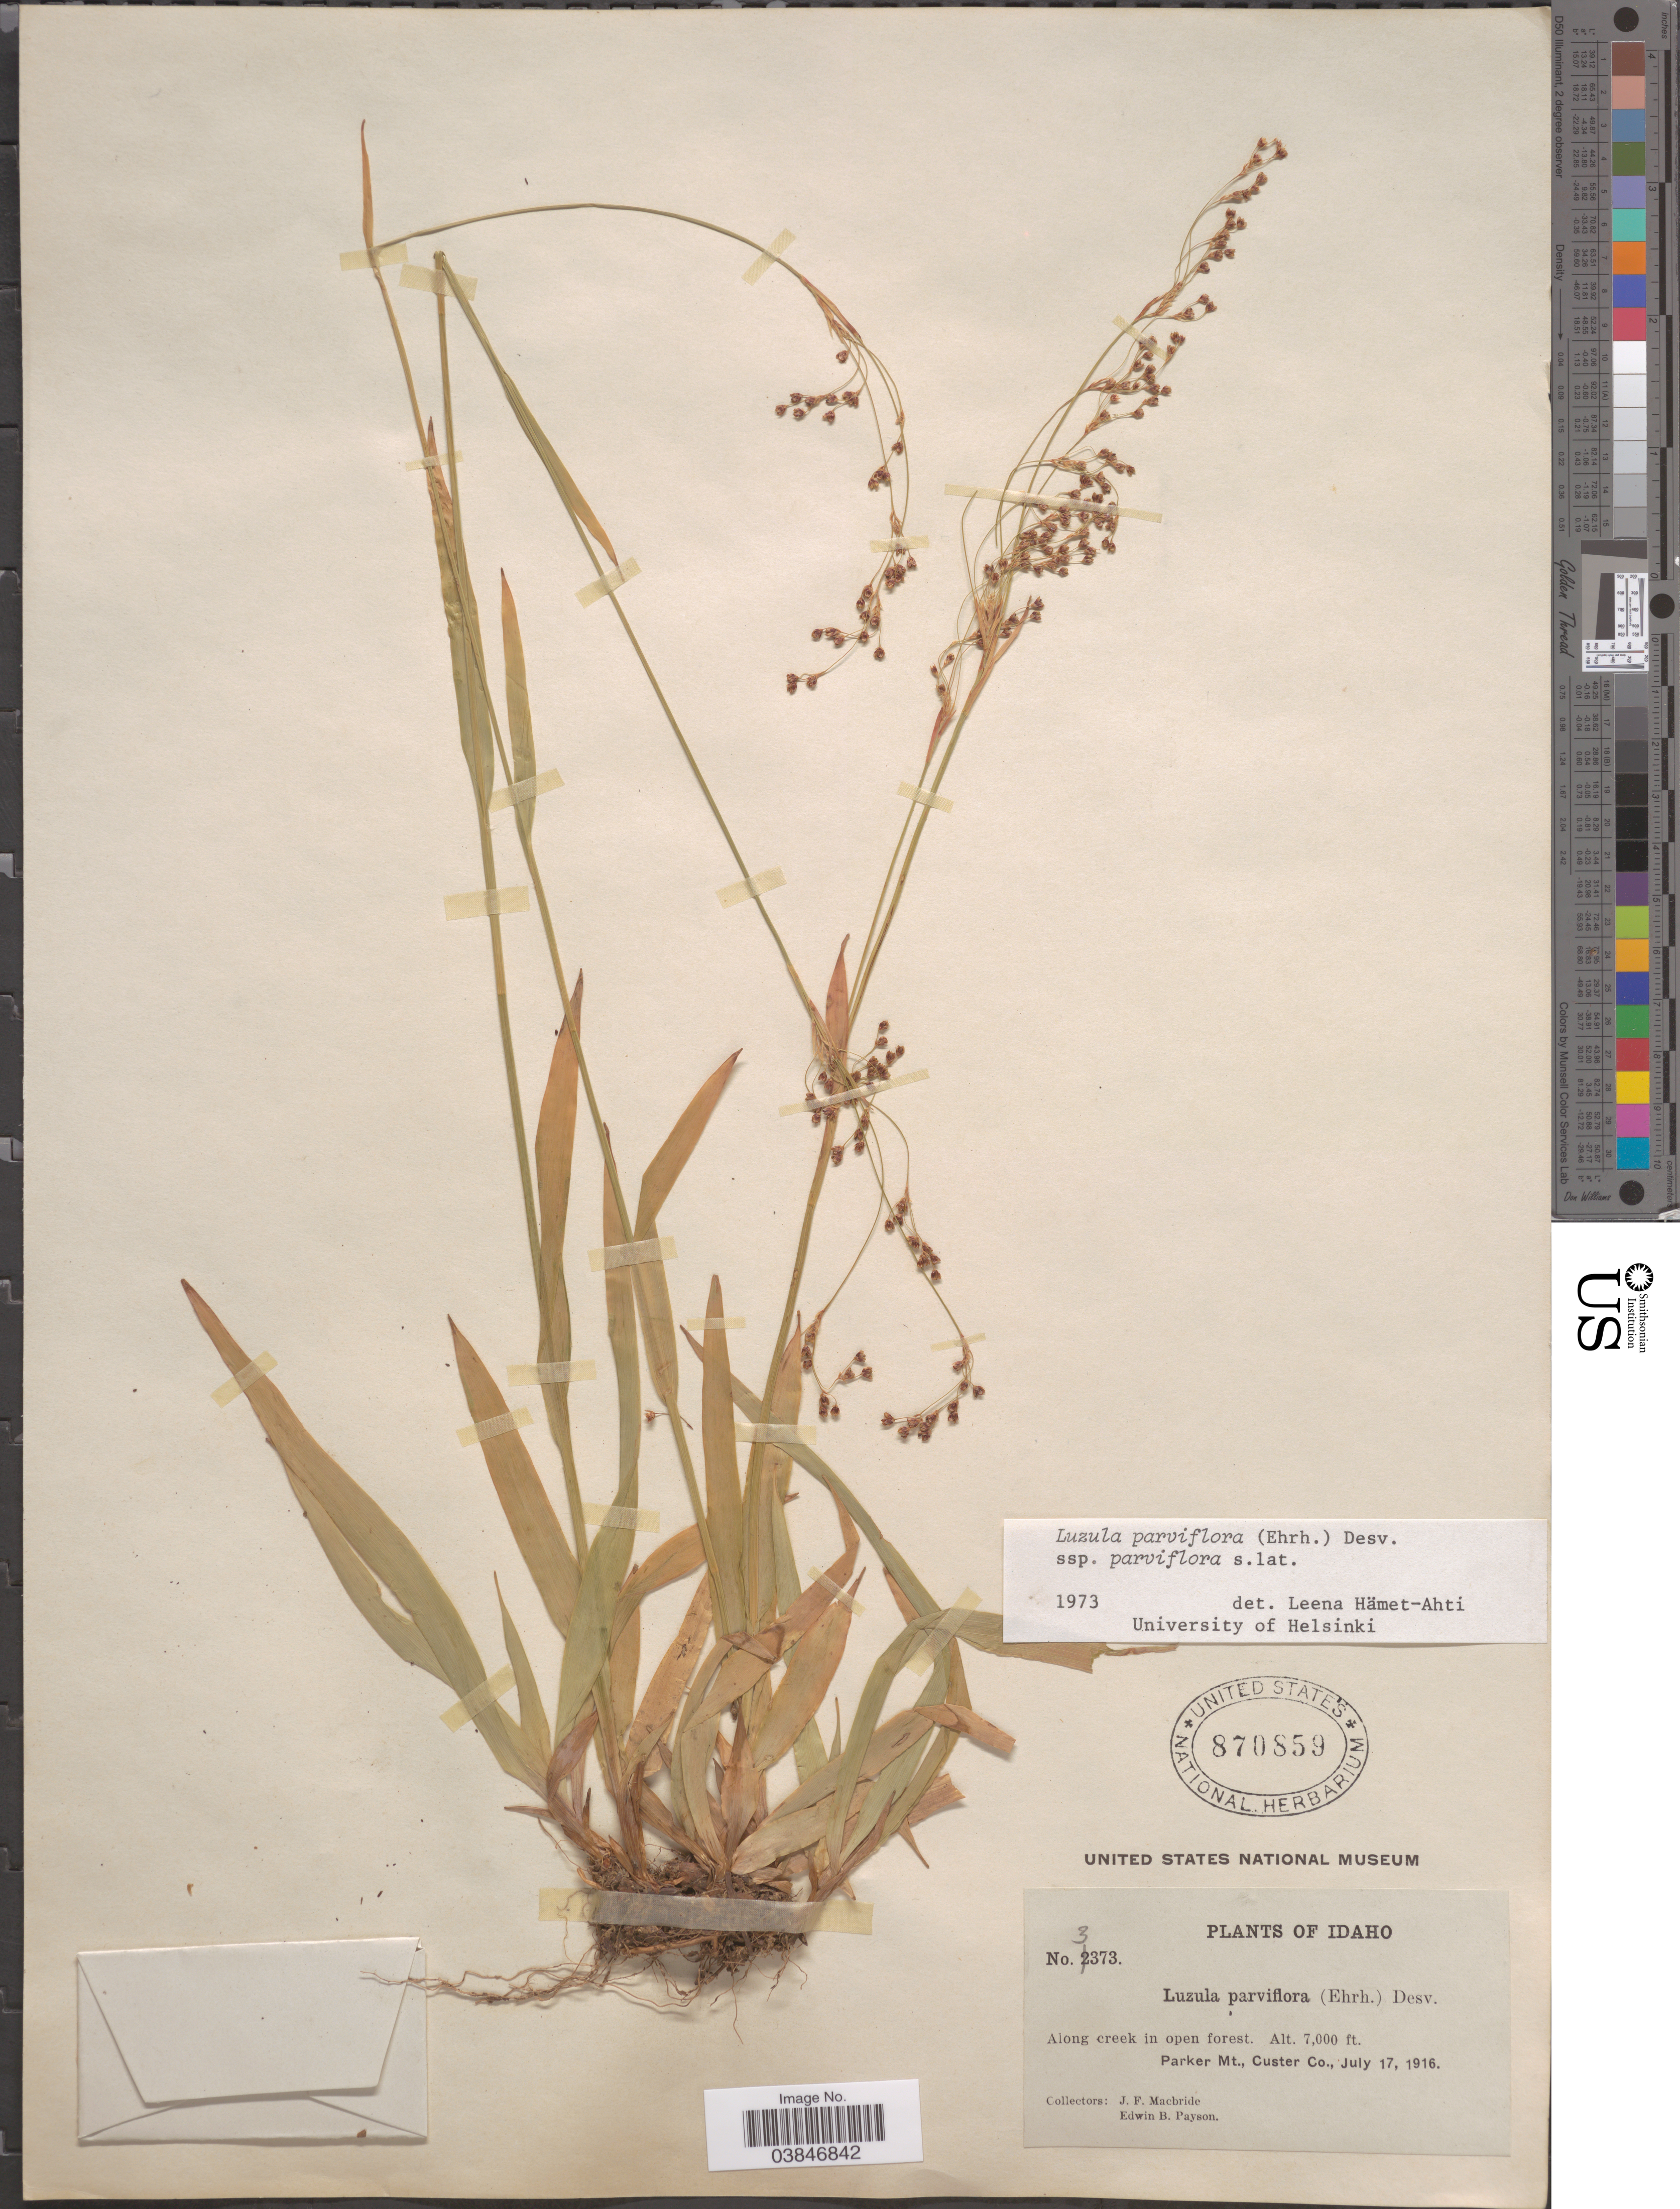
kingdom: Plantae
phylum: Tracheophyta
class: Liliopsida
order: Poales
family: Juncaceae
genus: Luzula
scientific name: Luzula parviflora subsp. parviflora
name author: (Ehrh.) Desv.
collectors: J. F. Macbride & E. B. Payson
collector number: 3373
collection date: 1916-07-17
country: United States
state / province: Idaho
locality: Parker Mt., Custer Co.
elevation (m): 2134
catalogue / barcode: US 870859